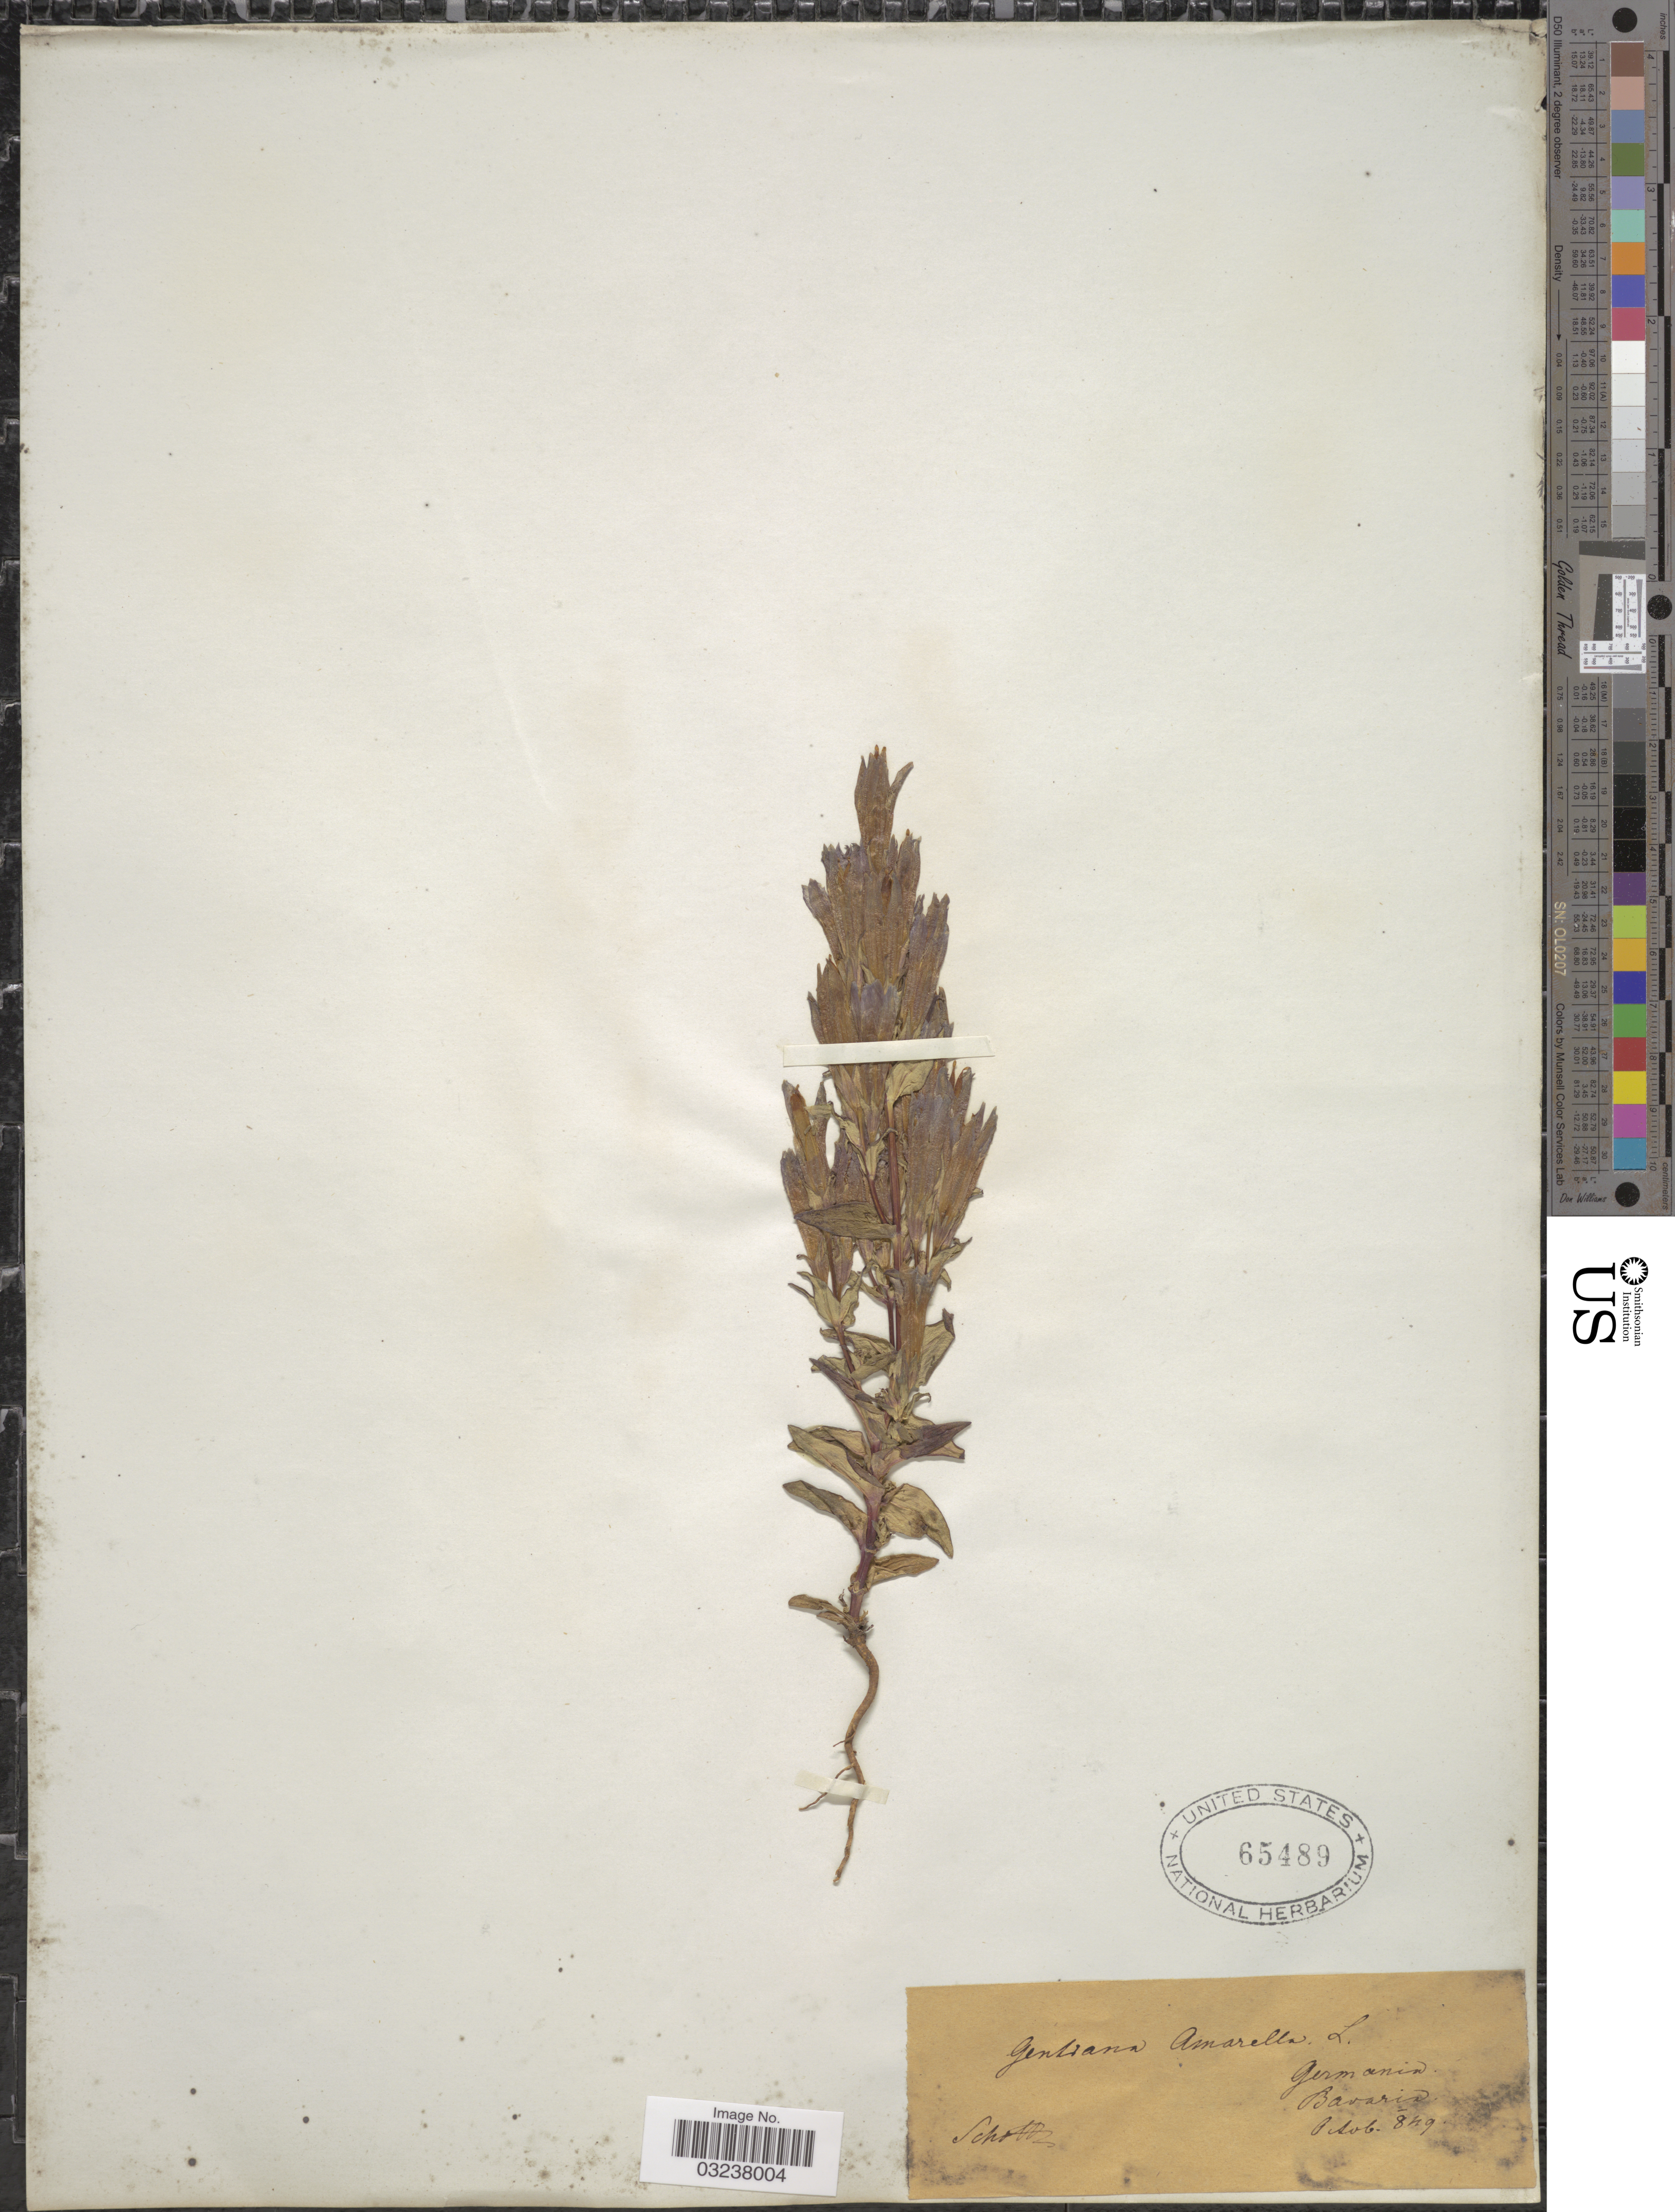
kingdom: Plantae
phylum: Tracheophyta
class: Magnoliopsida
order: Gentianales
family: Gentianaceae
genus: Gentianella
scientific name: Gentianella amarella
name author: (L.) Börner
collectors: -. Schottz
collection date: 1849-10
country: Germany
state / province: Bayern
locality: Bavaria.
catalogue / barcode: US 65489